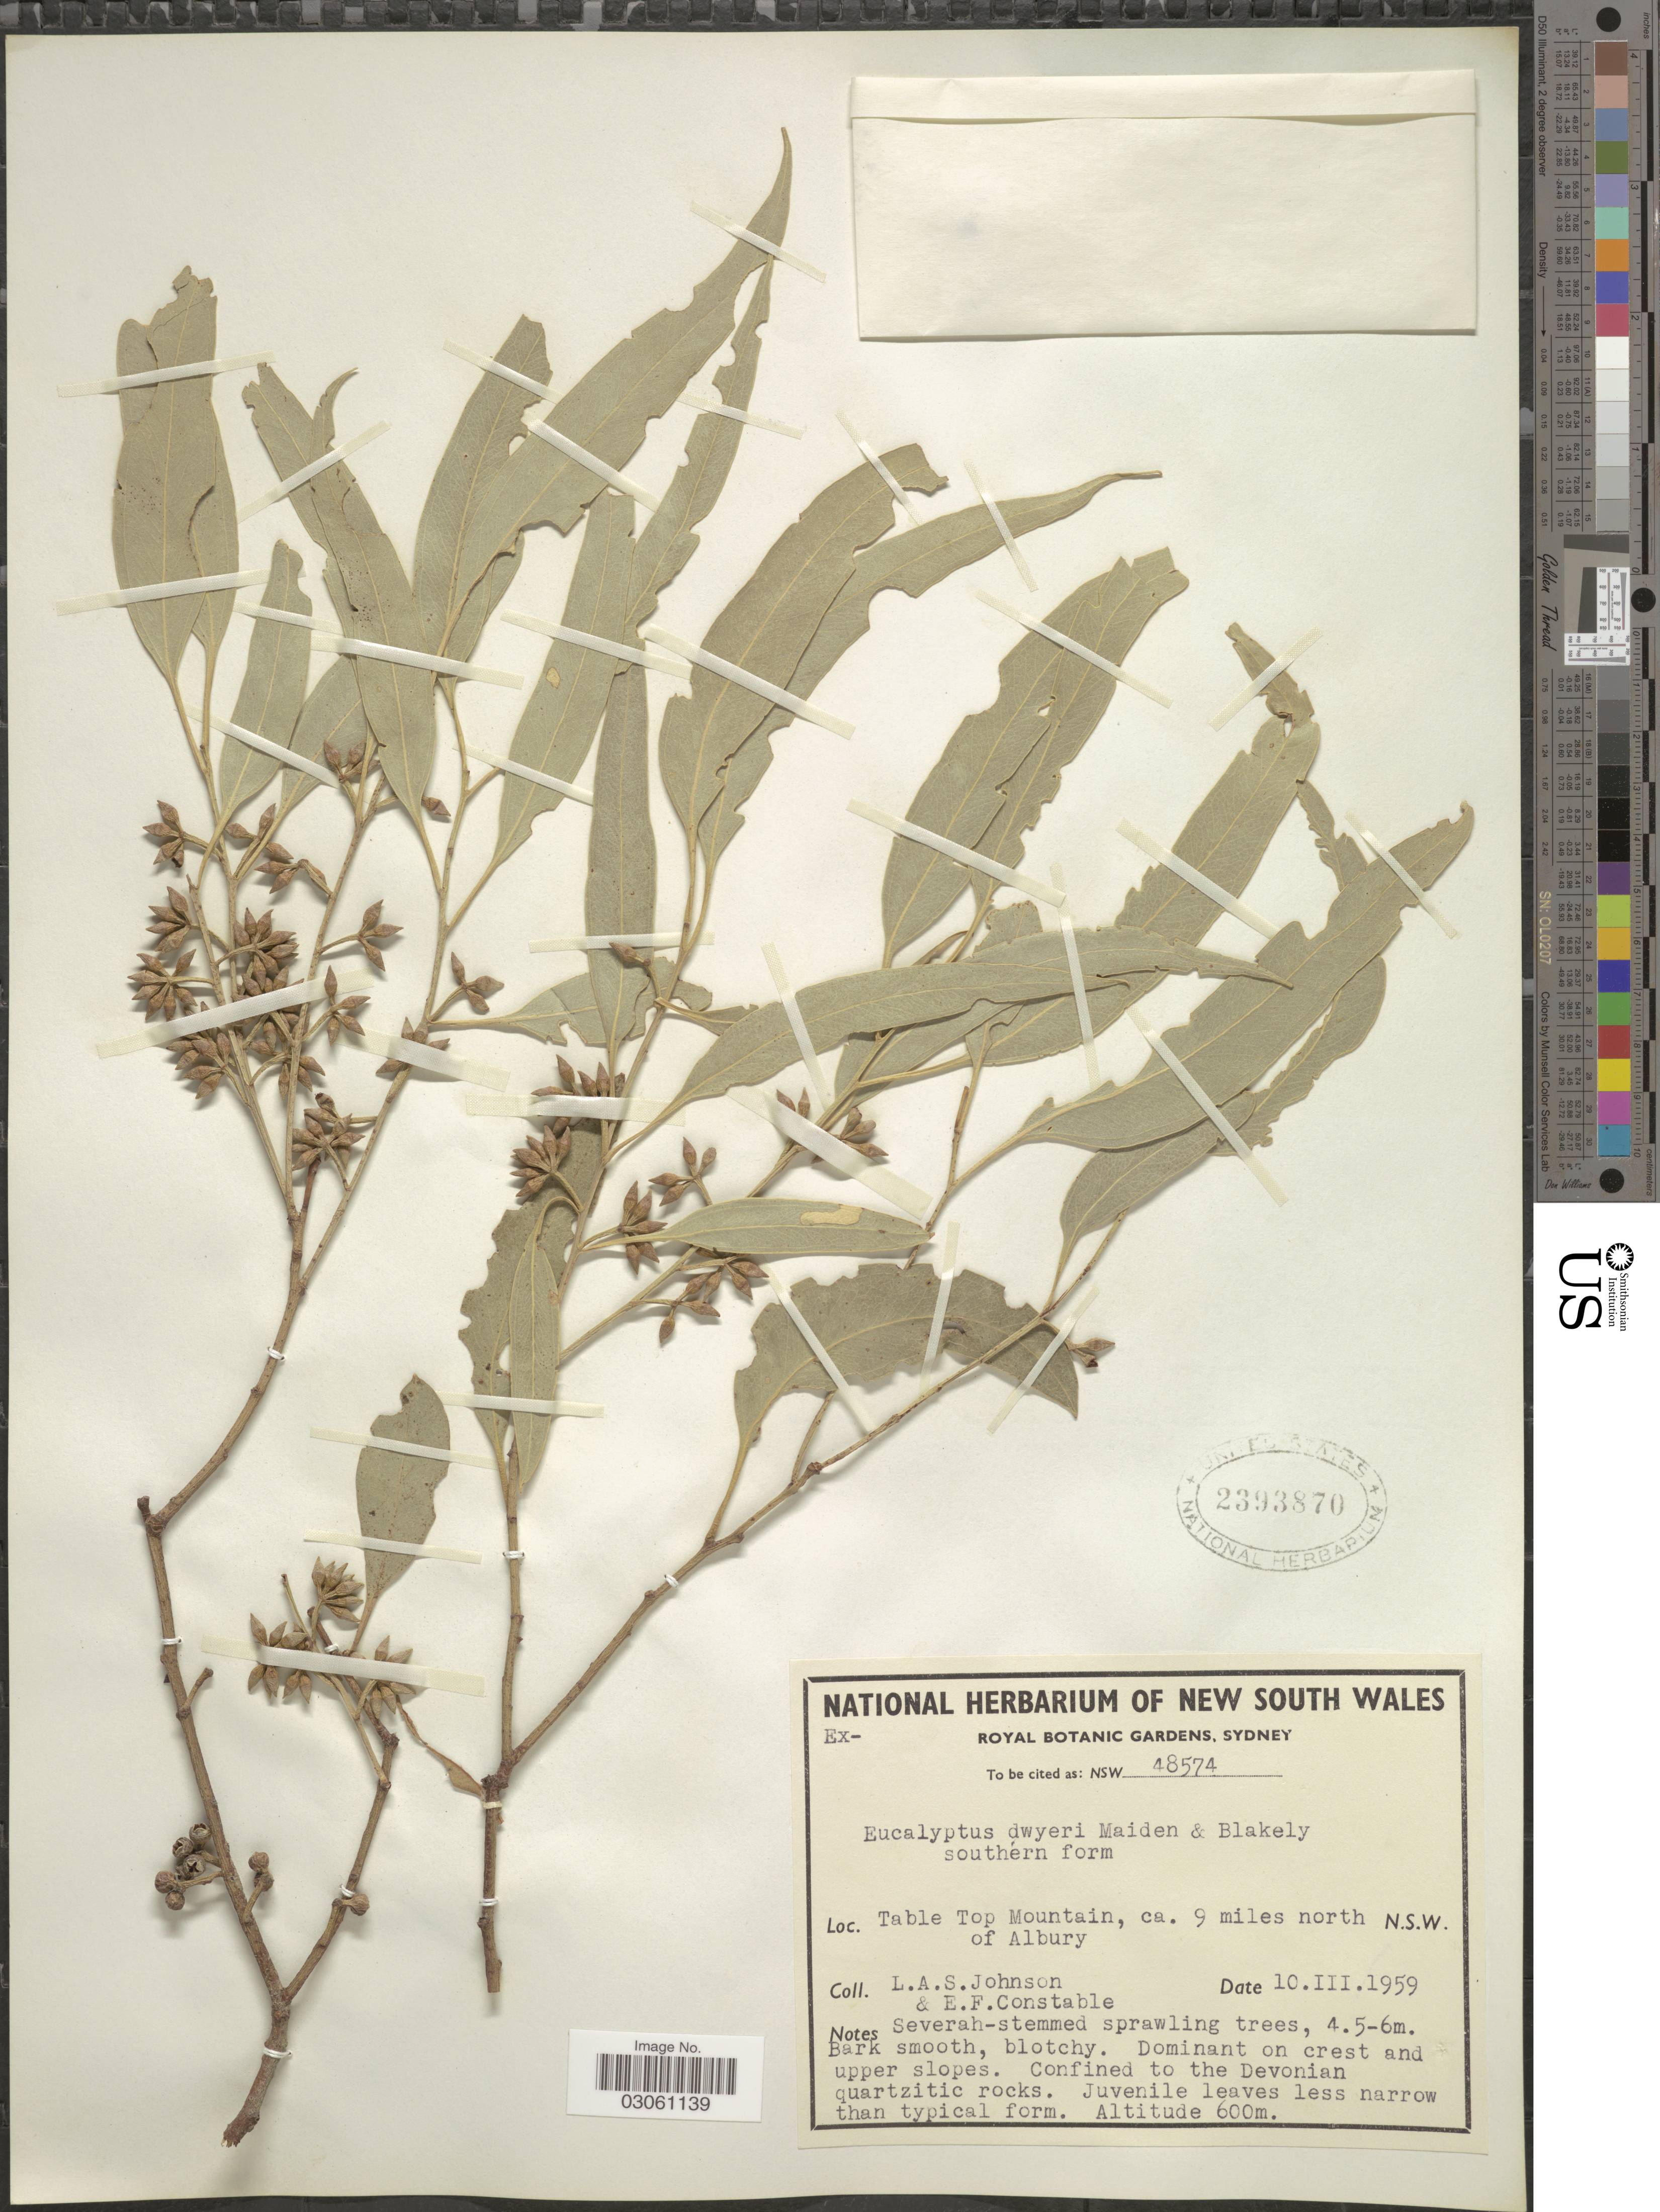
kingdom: Plantae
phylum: Tracheophyta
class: Magnoliopsida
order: Myrtales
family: Myrtaceae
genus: Eucalyptus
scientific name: Eucalyptus dwyeri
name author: Maiden & Blakely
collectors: L. A. S. Johnson & E. F. Constable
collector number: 48574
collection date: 1959-03-10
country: Australia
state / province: New South Wales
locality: Table Top Mountain, ca. 9 miles north of Albury.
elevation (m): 600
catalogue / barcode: US 2393870